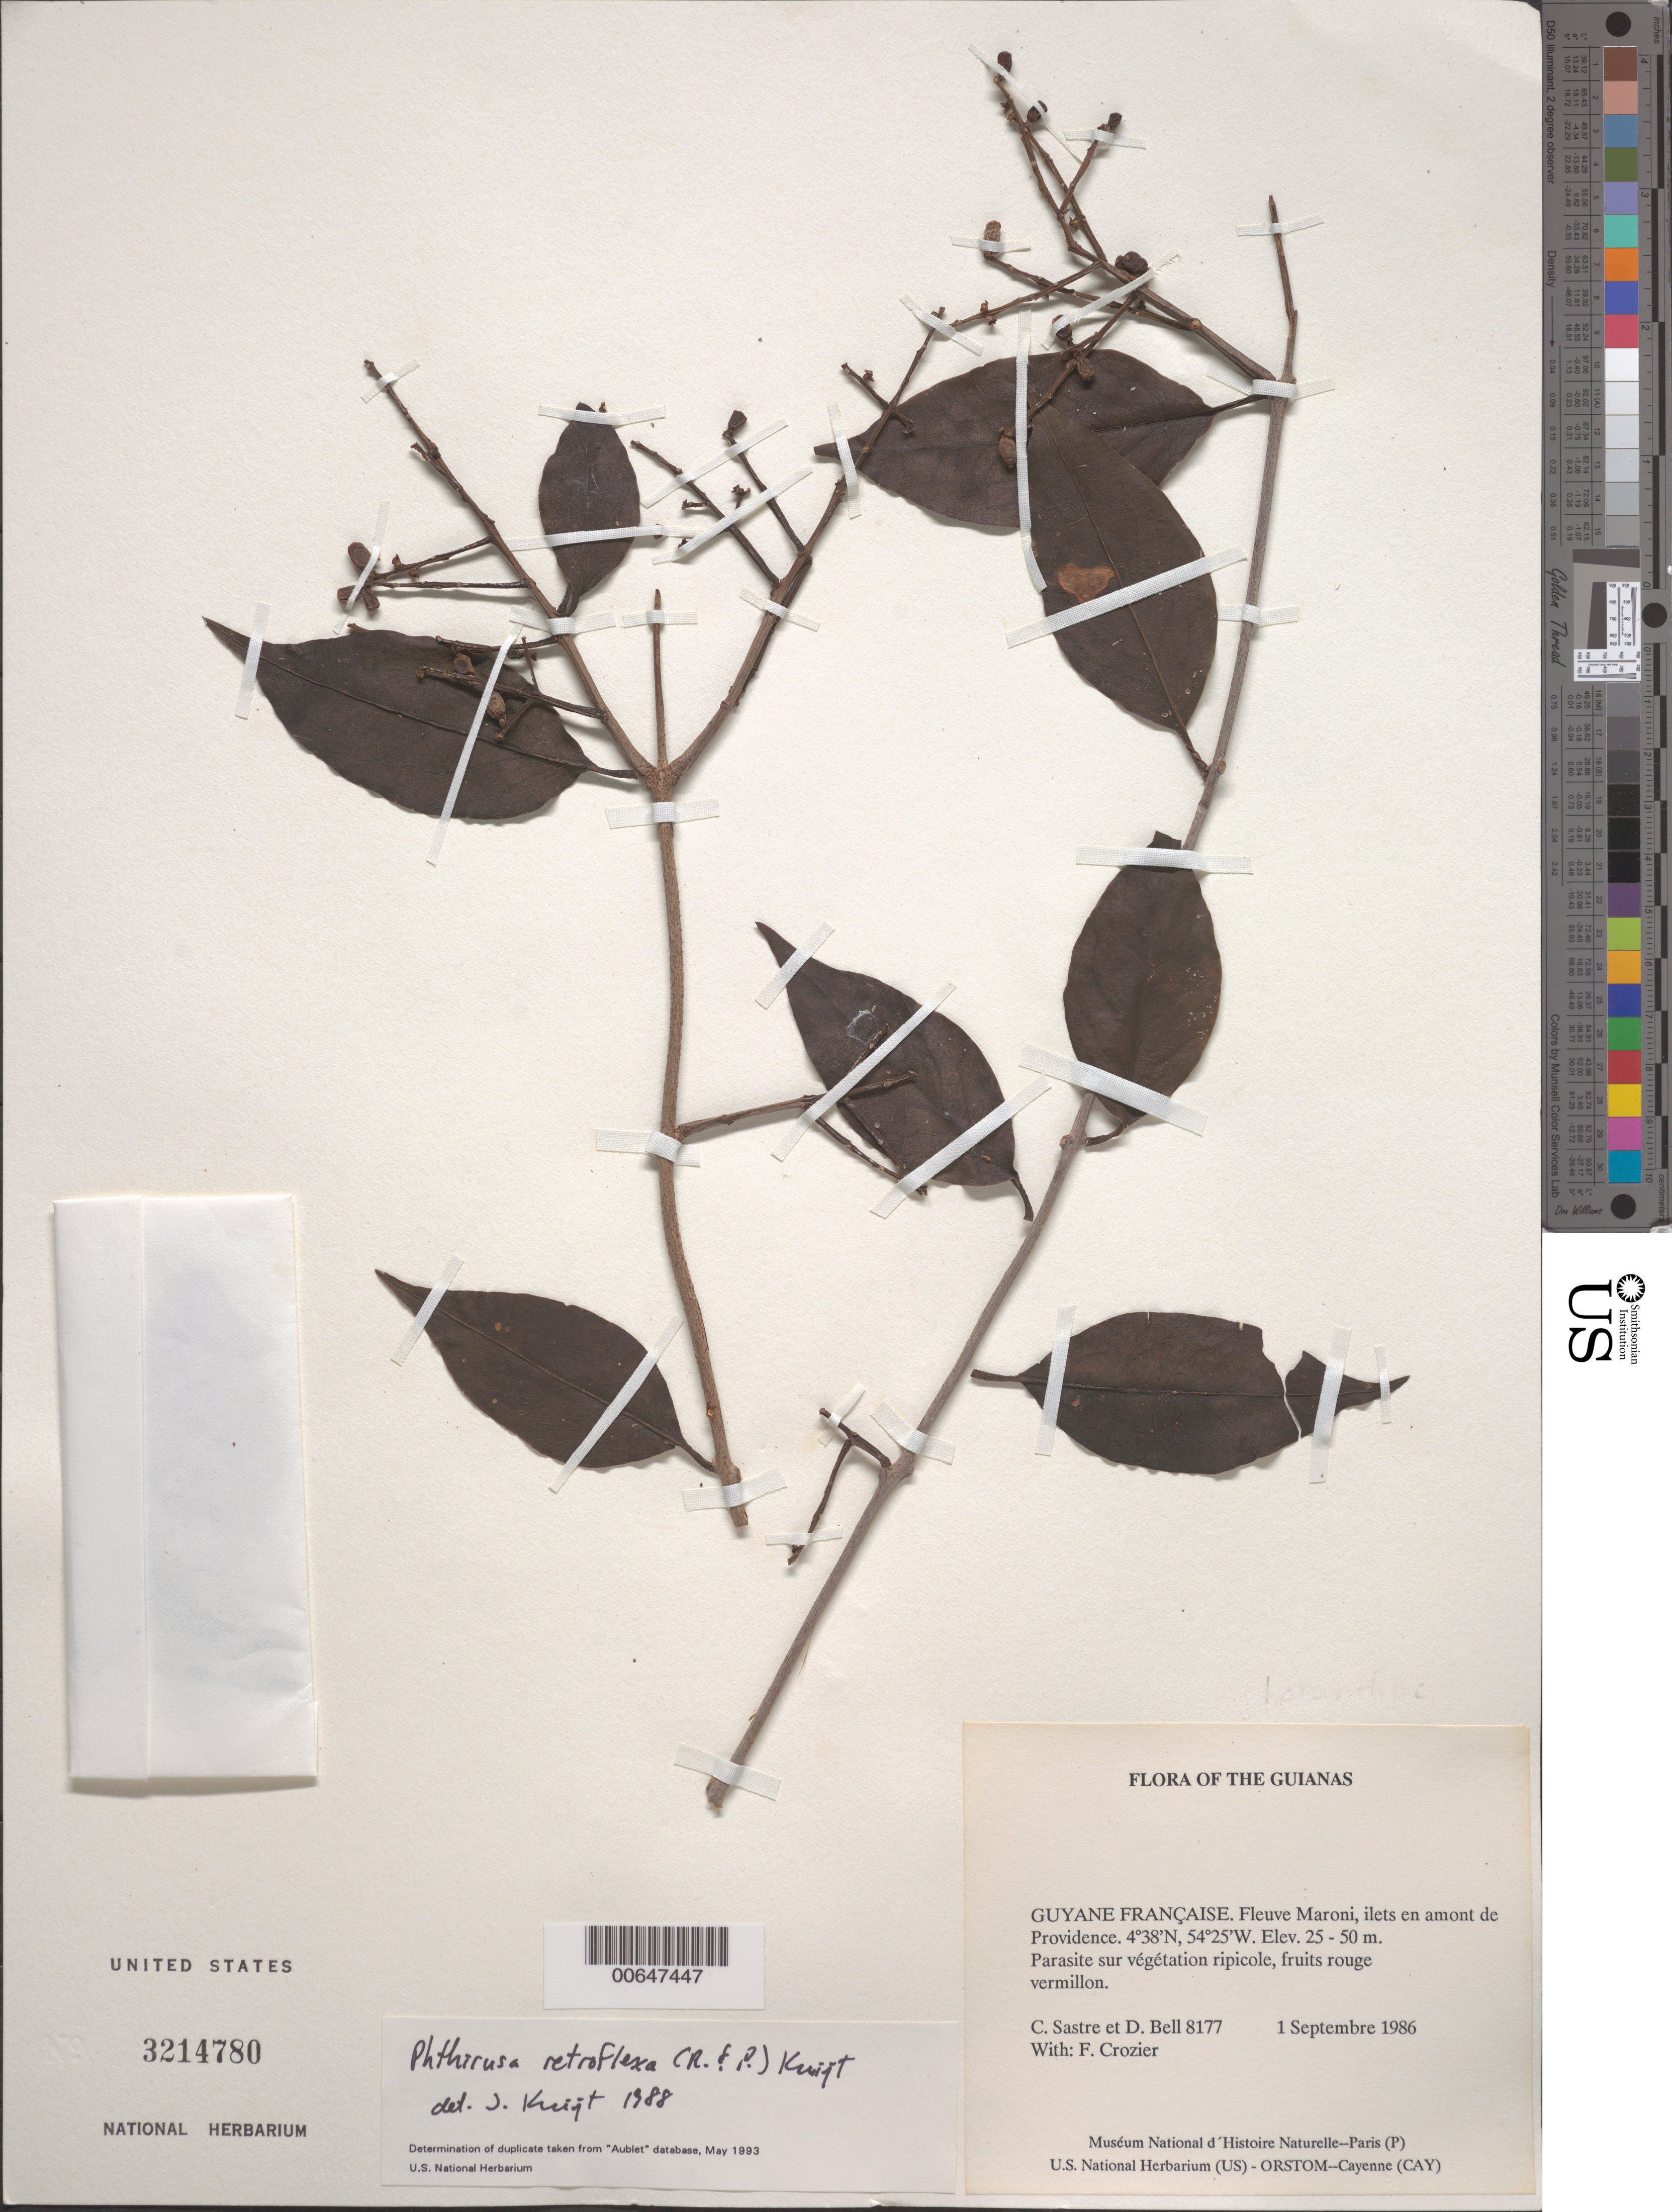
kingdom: Plantae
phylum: Tracheophyta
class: Magnoliopsida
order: Santalales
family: Loranthaceae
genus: Phthirusa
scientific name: Phthirusa retroflexa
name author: (Ruiz & Pav.) Kuijt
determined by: Kuijt, Job, (CANADA)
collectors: C. H. L. Sastre, D. A. Bell & F. Crozier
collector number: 8177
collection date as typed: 1 September 1986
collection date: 1986-09-01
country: French Guiana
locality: Fleuve Maroni, ilets en amont de Providence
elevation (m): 25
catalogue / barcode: US 3214780